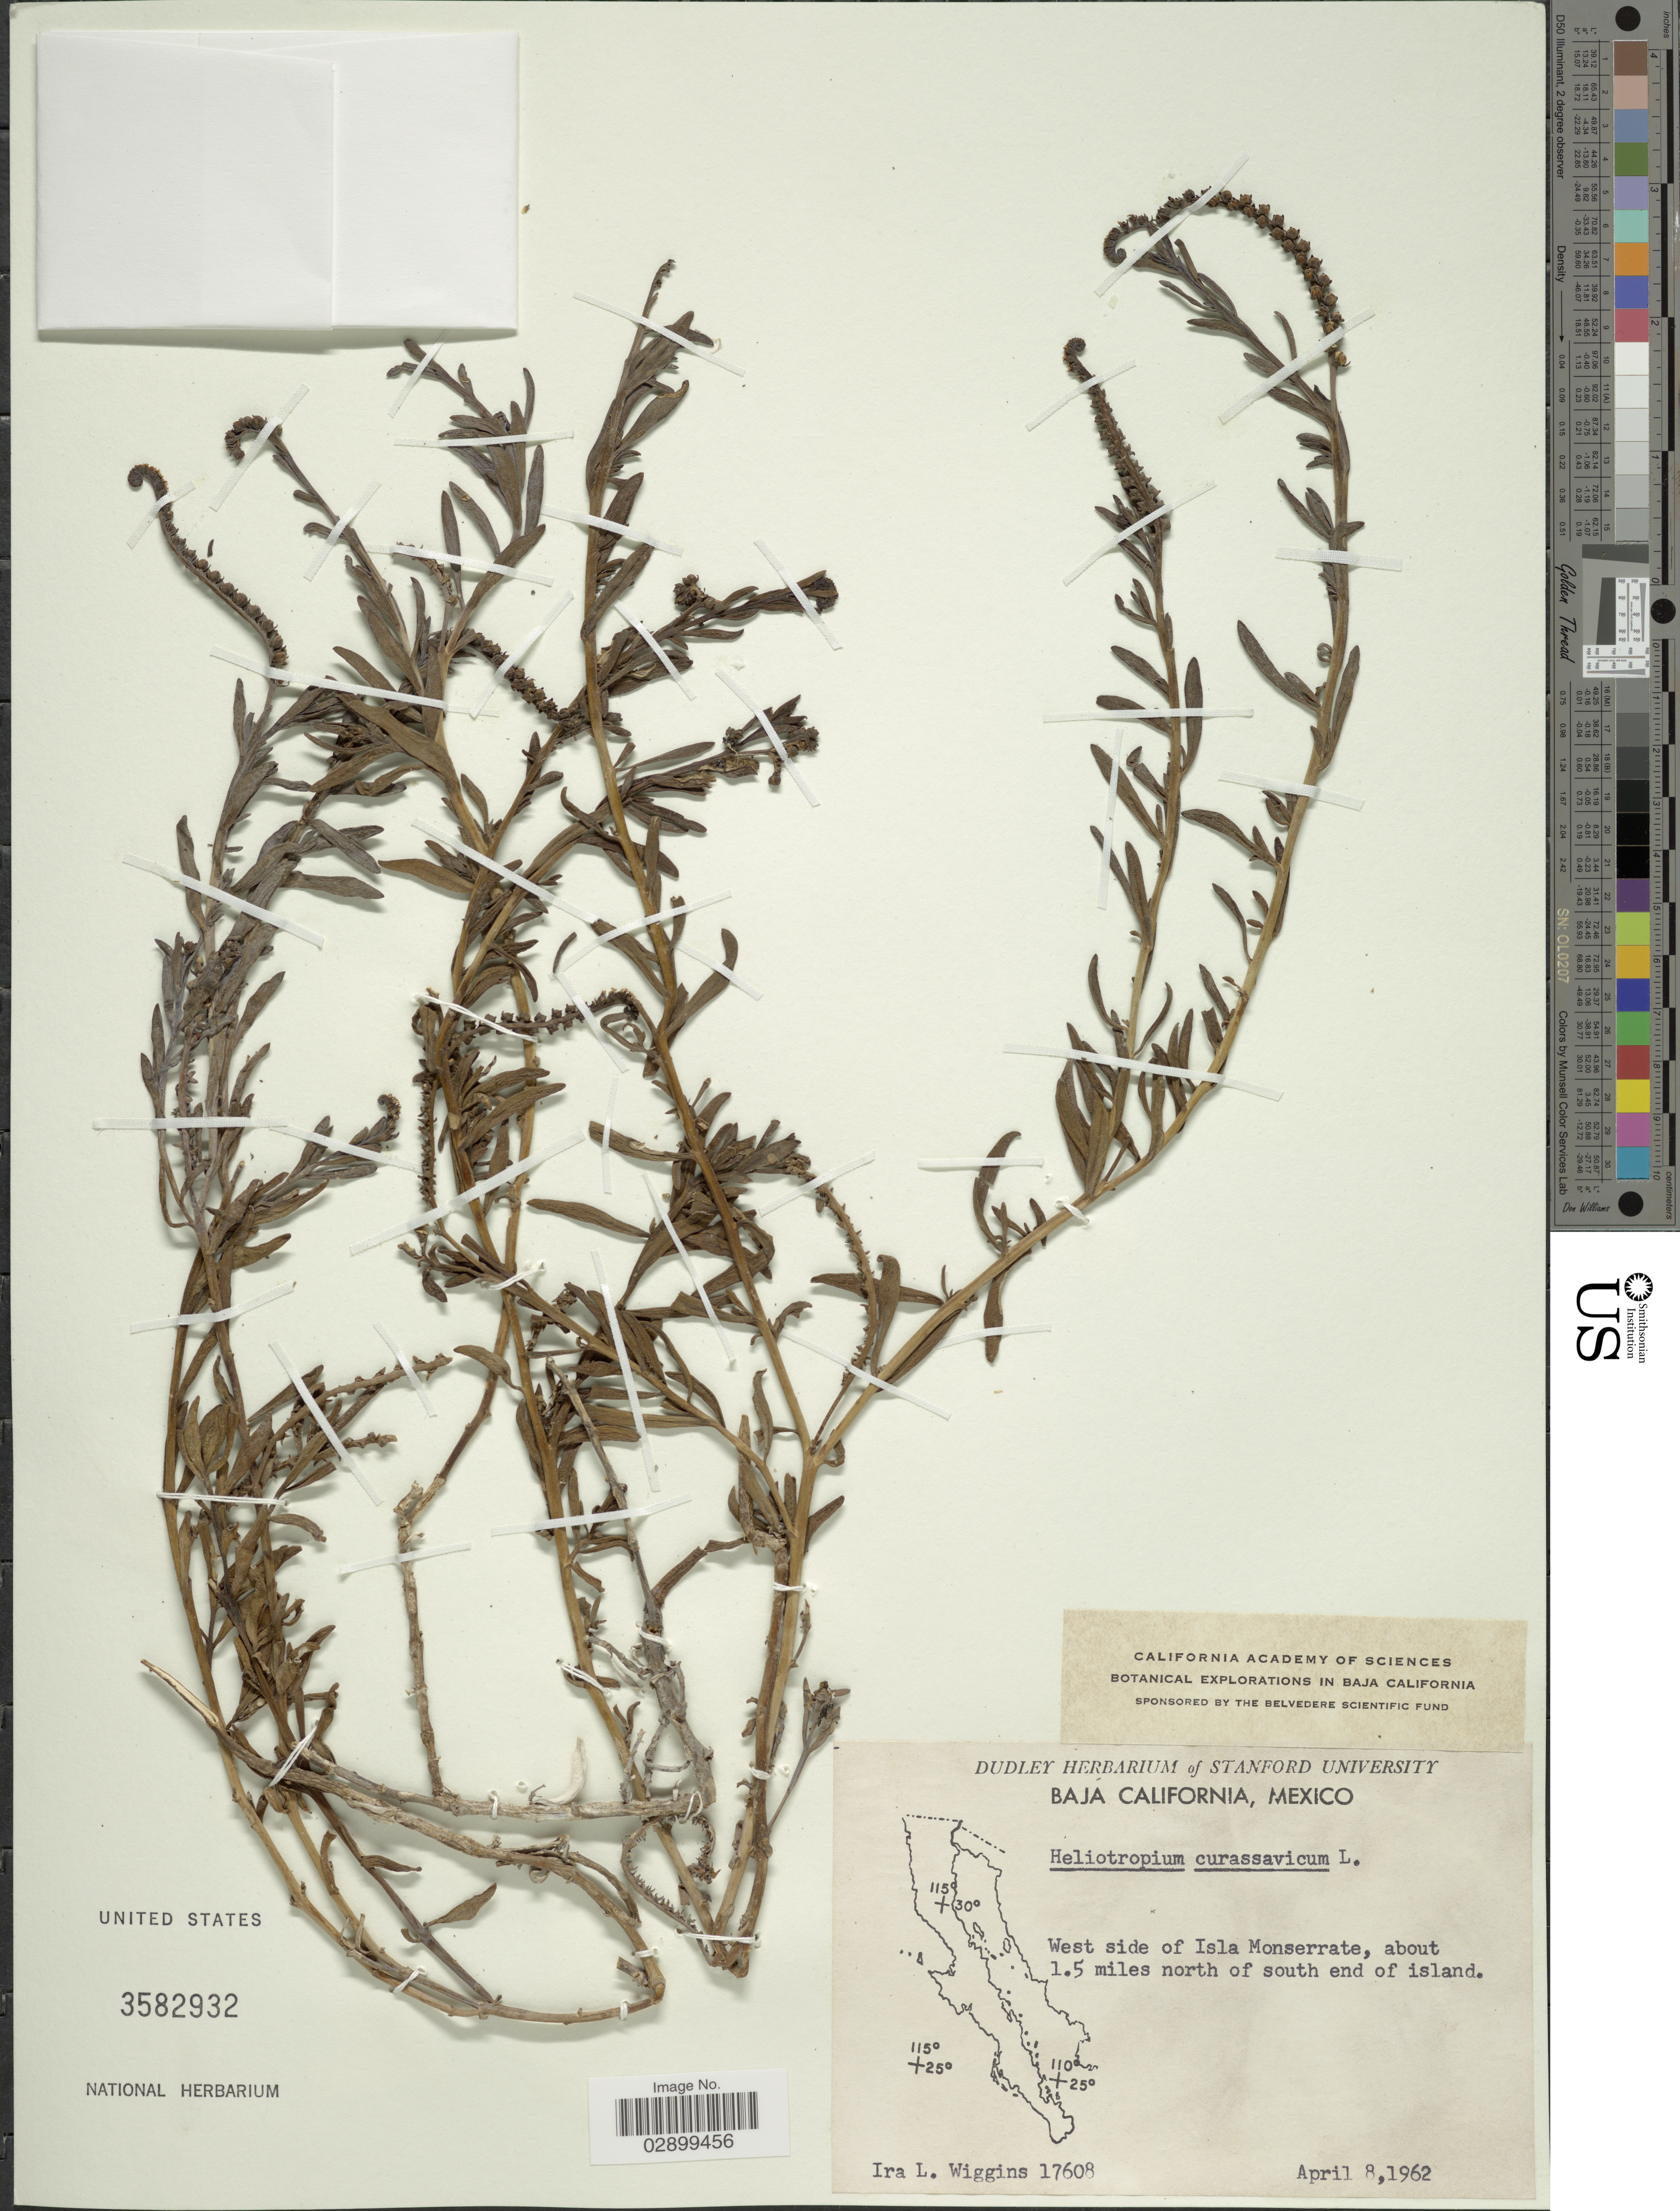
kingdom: Plantae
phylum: Tracheophyta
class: Magnoliopsida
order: Boraginales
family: Heliotropiaceae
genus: Heliotropium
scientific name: Heliotropium curassavicum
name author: L.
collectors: I. L. Wiggins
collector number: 17608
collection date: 1962-04-08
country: Mexico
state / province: Baja California Sur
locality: West side of Isla Monserrate, about 1.5 miles north of south end of island.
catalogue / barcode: US 3582932